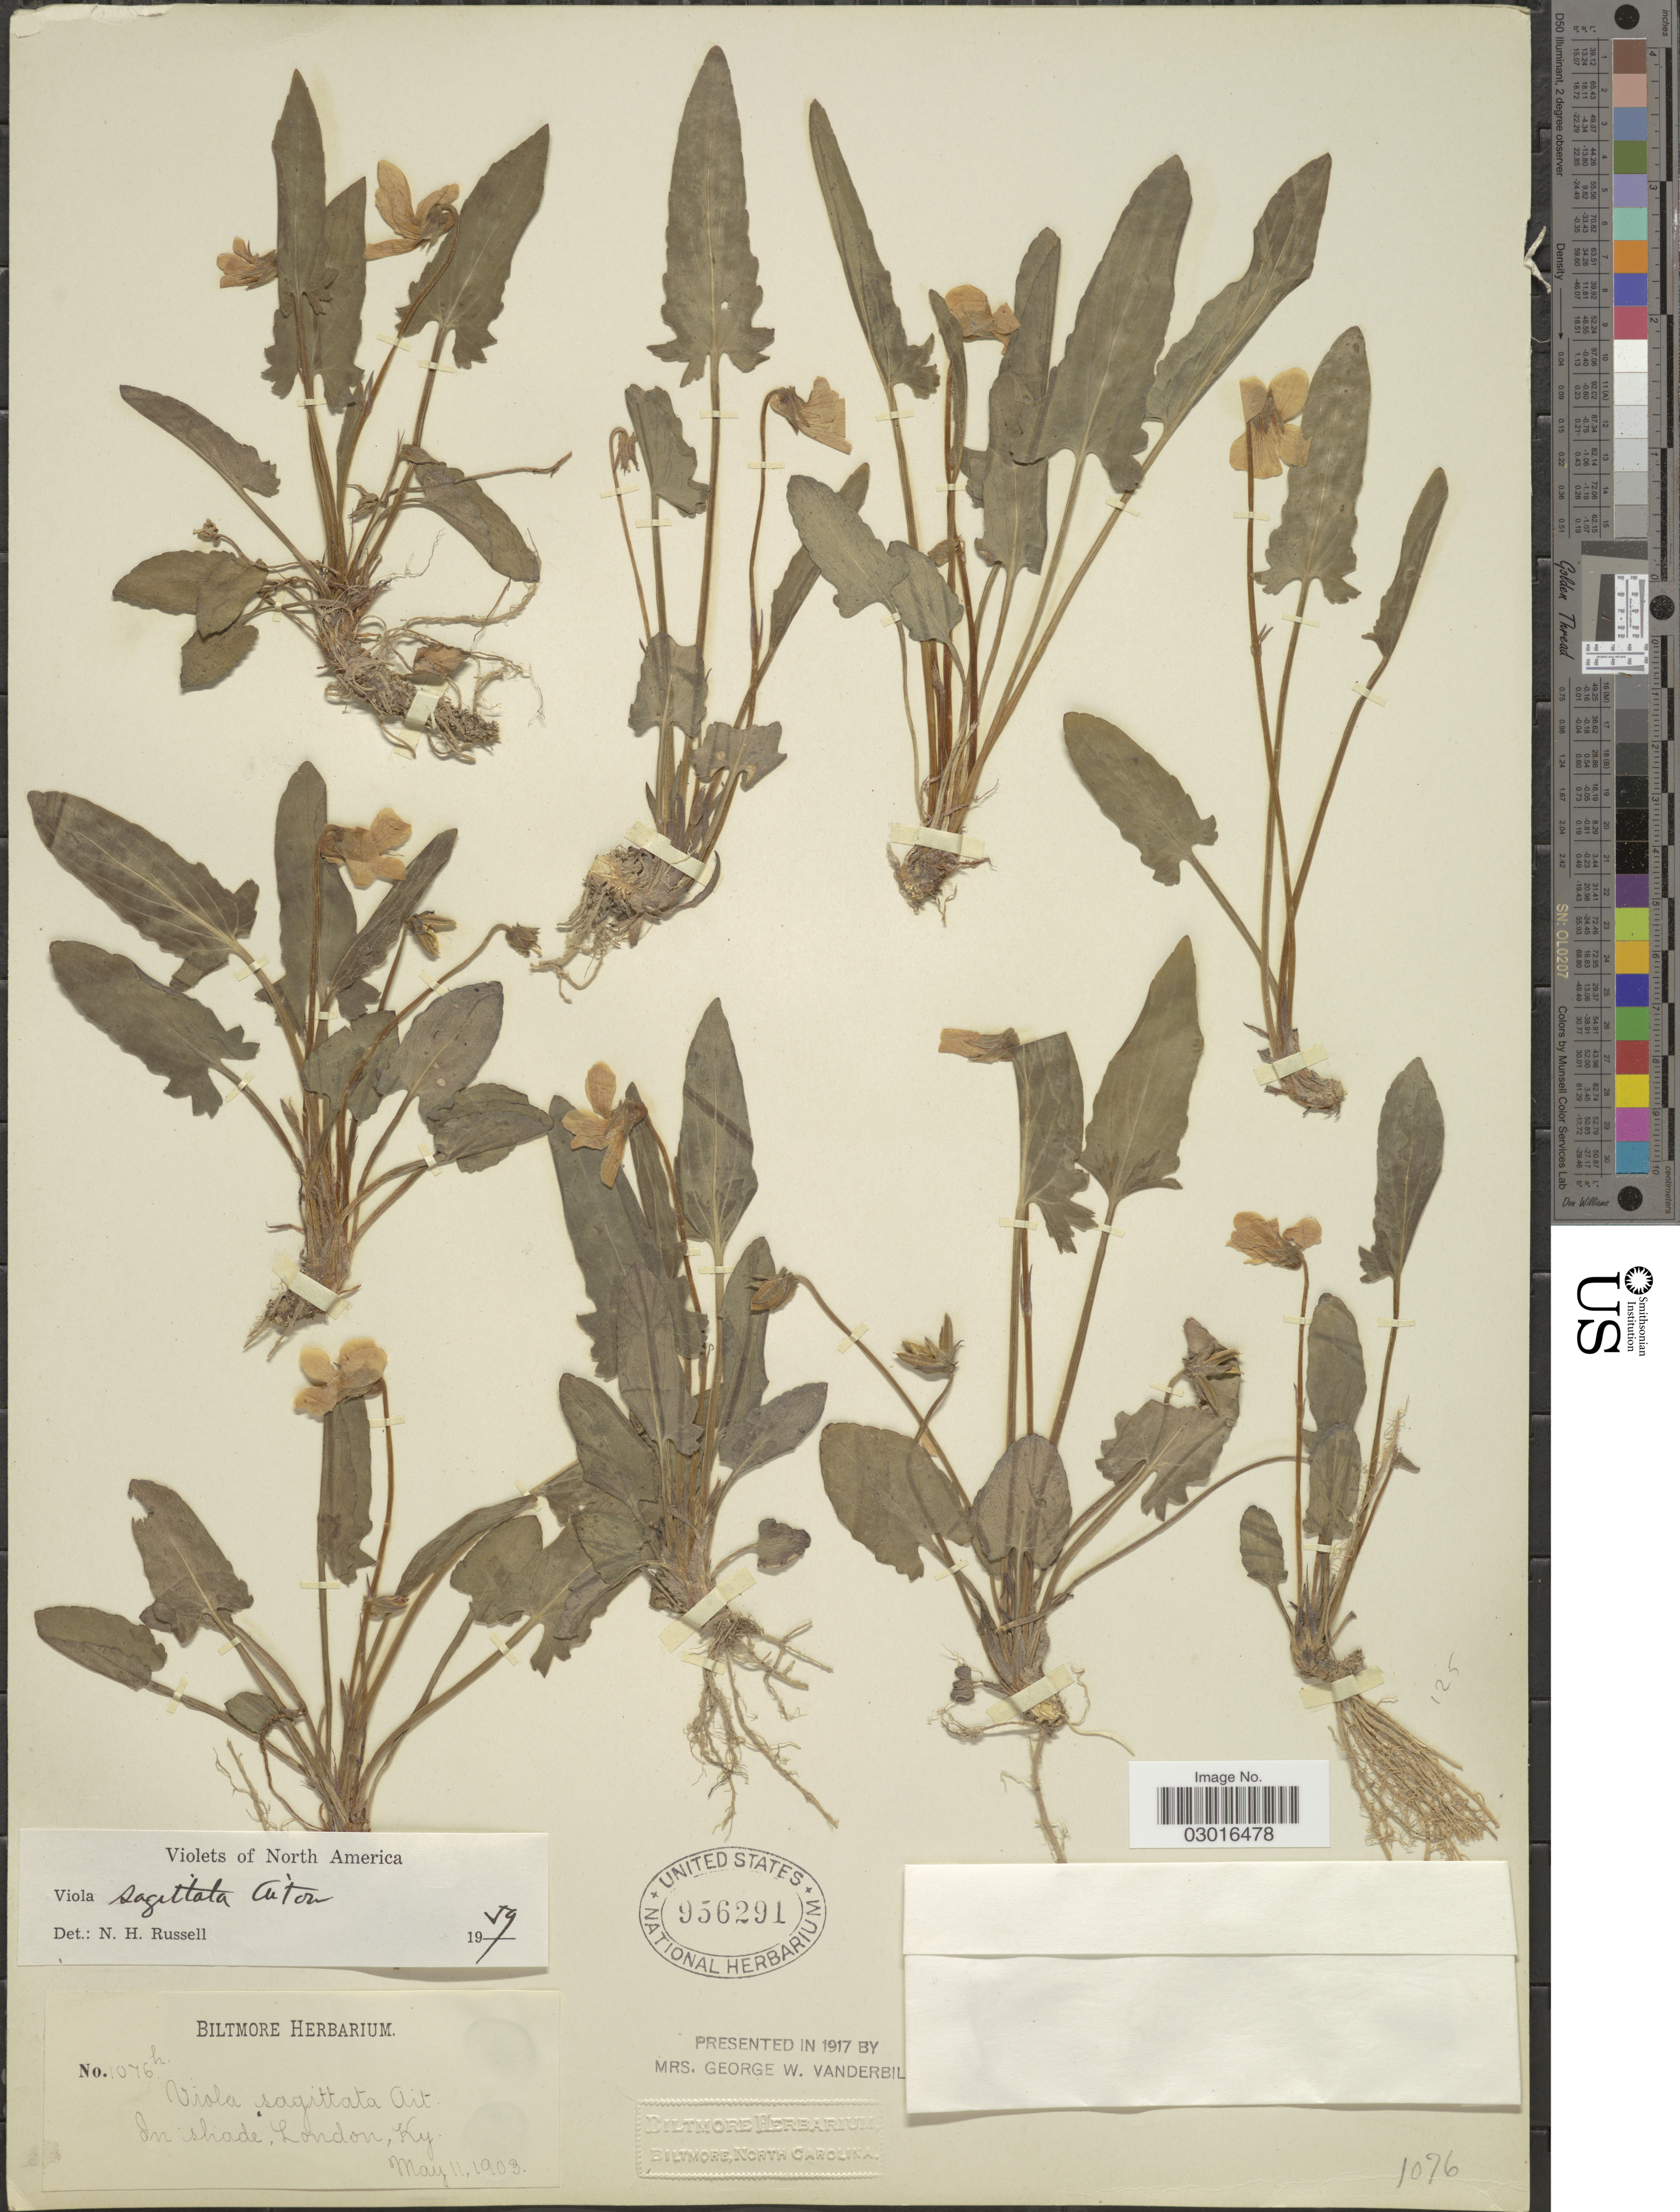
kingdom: Plantae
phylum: Tracheophyta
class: Magnoliopsida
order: Malpighiales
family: Violaceae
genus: Viola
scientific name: Viola sagittata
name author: Aiton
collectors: ex herb. Biltmore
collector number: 1076h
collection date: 1903-05-11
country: United States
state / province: Kentucky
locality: London, Ky.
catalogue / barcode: US 956291